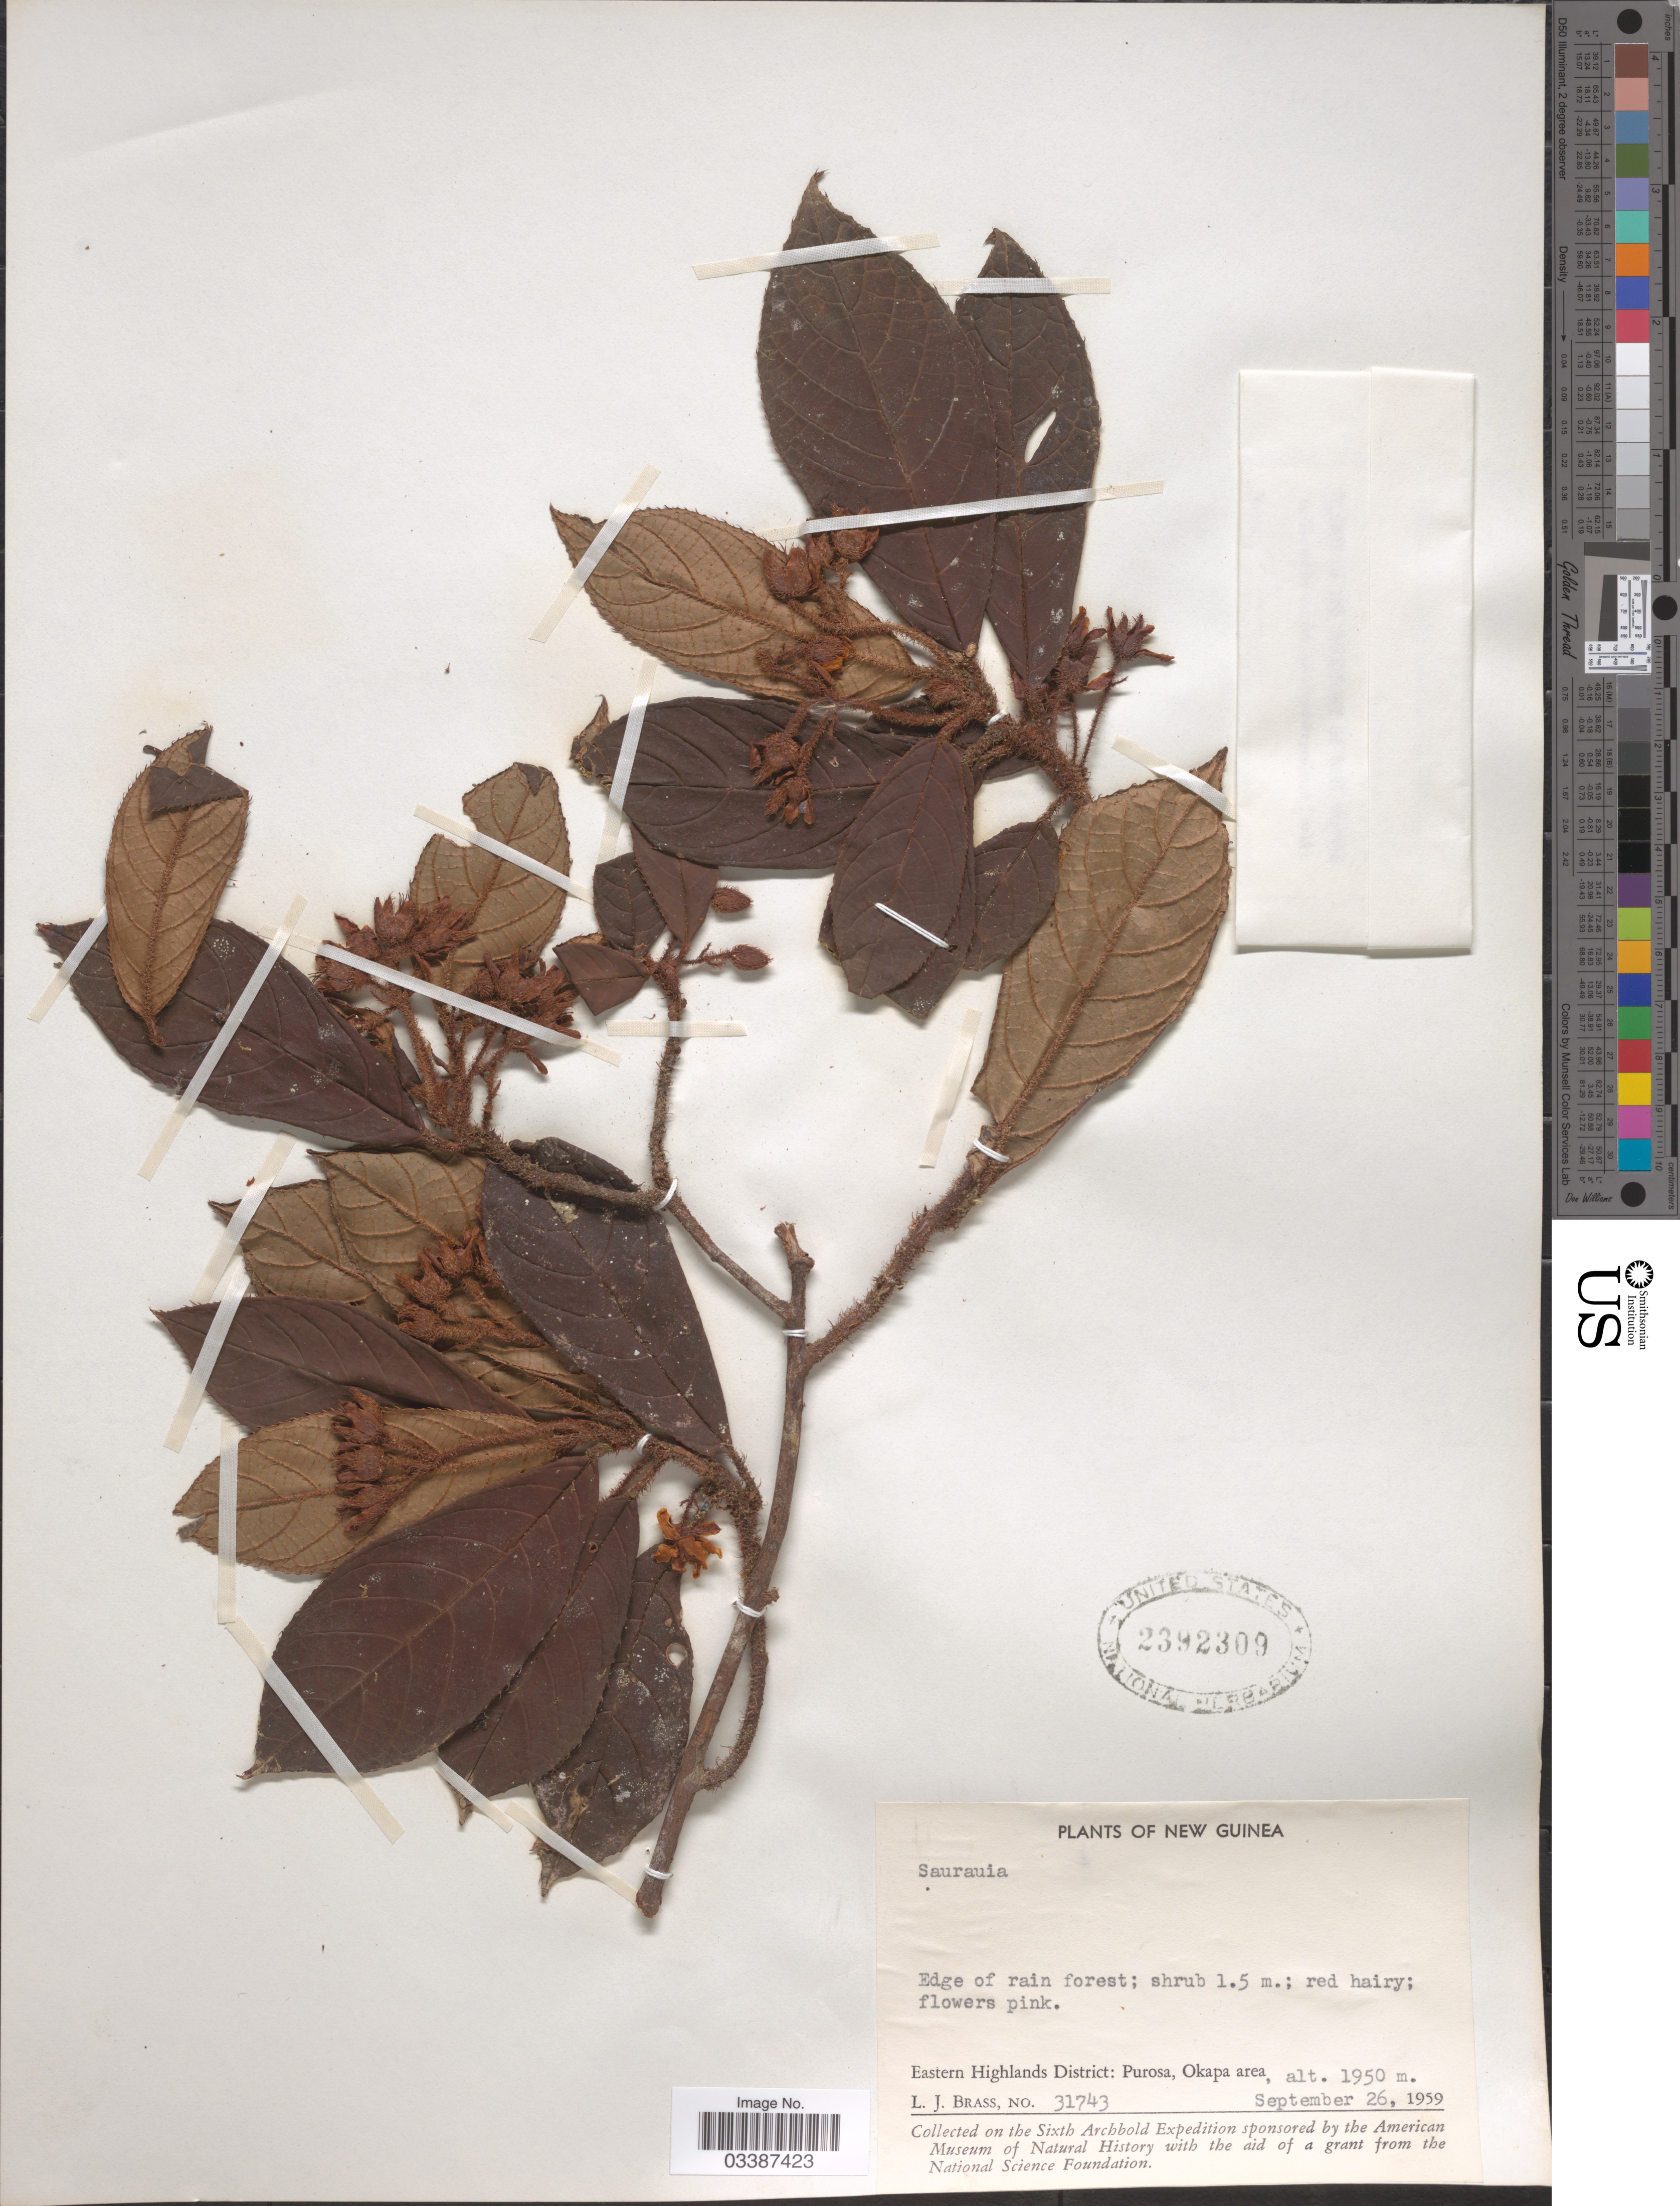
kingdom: Plantae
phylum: Tracheophyta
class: Magnoliopsida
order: Ericales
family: Actinidiaceae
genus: Saurauia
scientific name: Saurauia sp.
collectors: L. J. Brass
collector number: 31743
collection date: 1959-09-26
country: Papua New Guinea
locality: New Guinea. Eastern Highlands District: Purosa, Okapa area.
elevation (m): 1950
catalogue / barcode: US 2392309